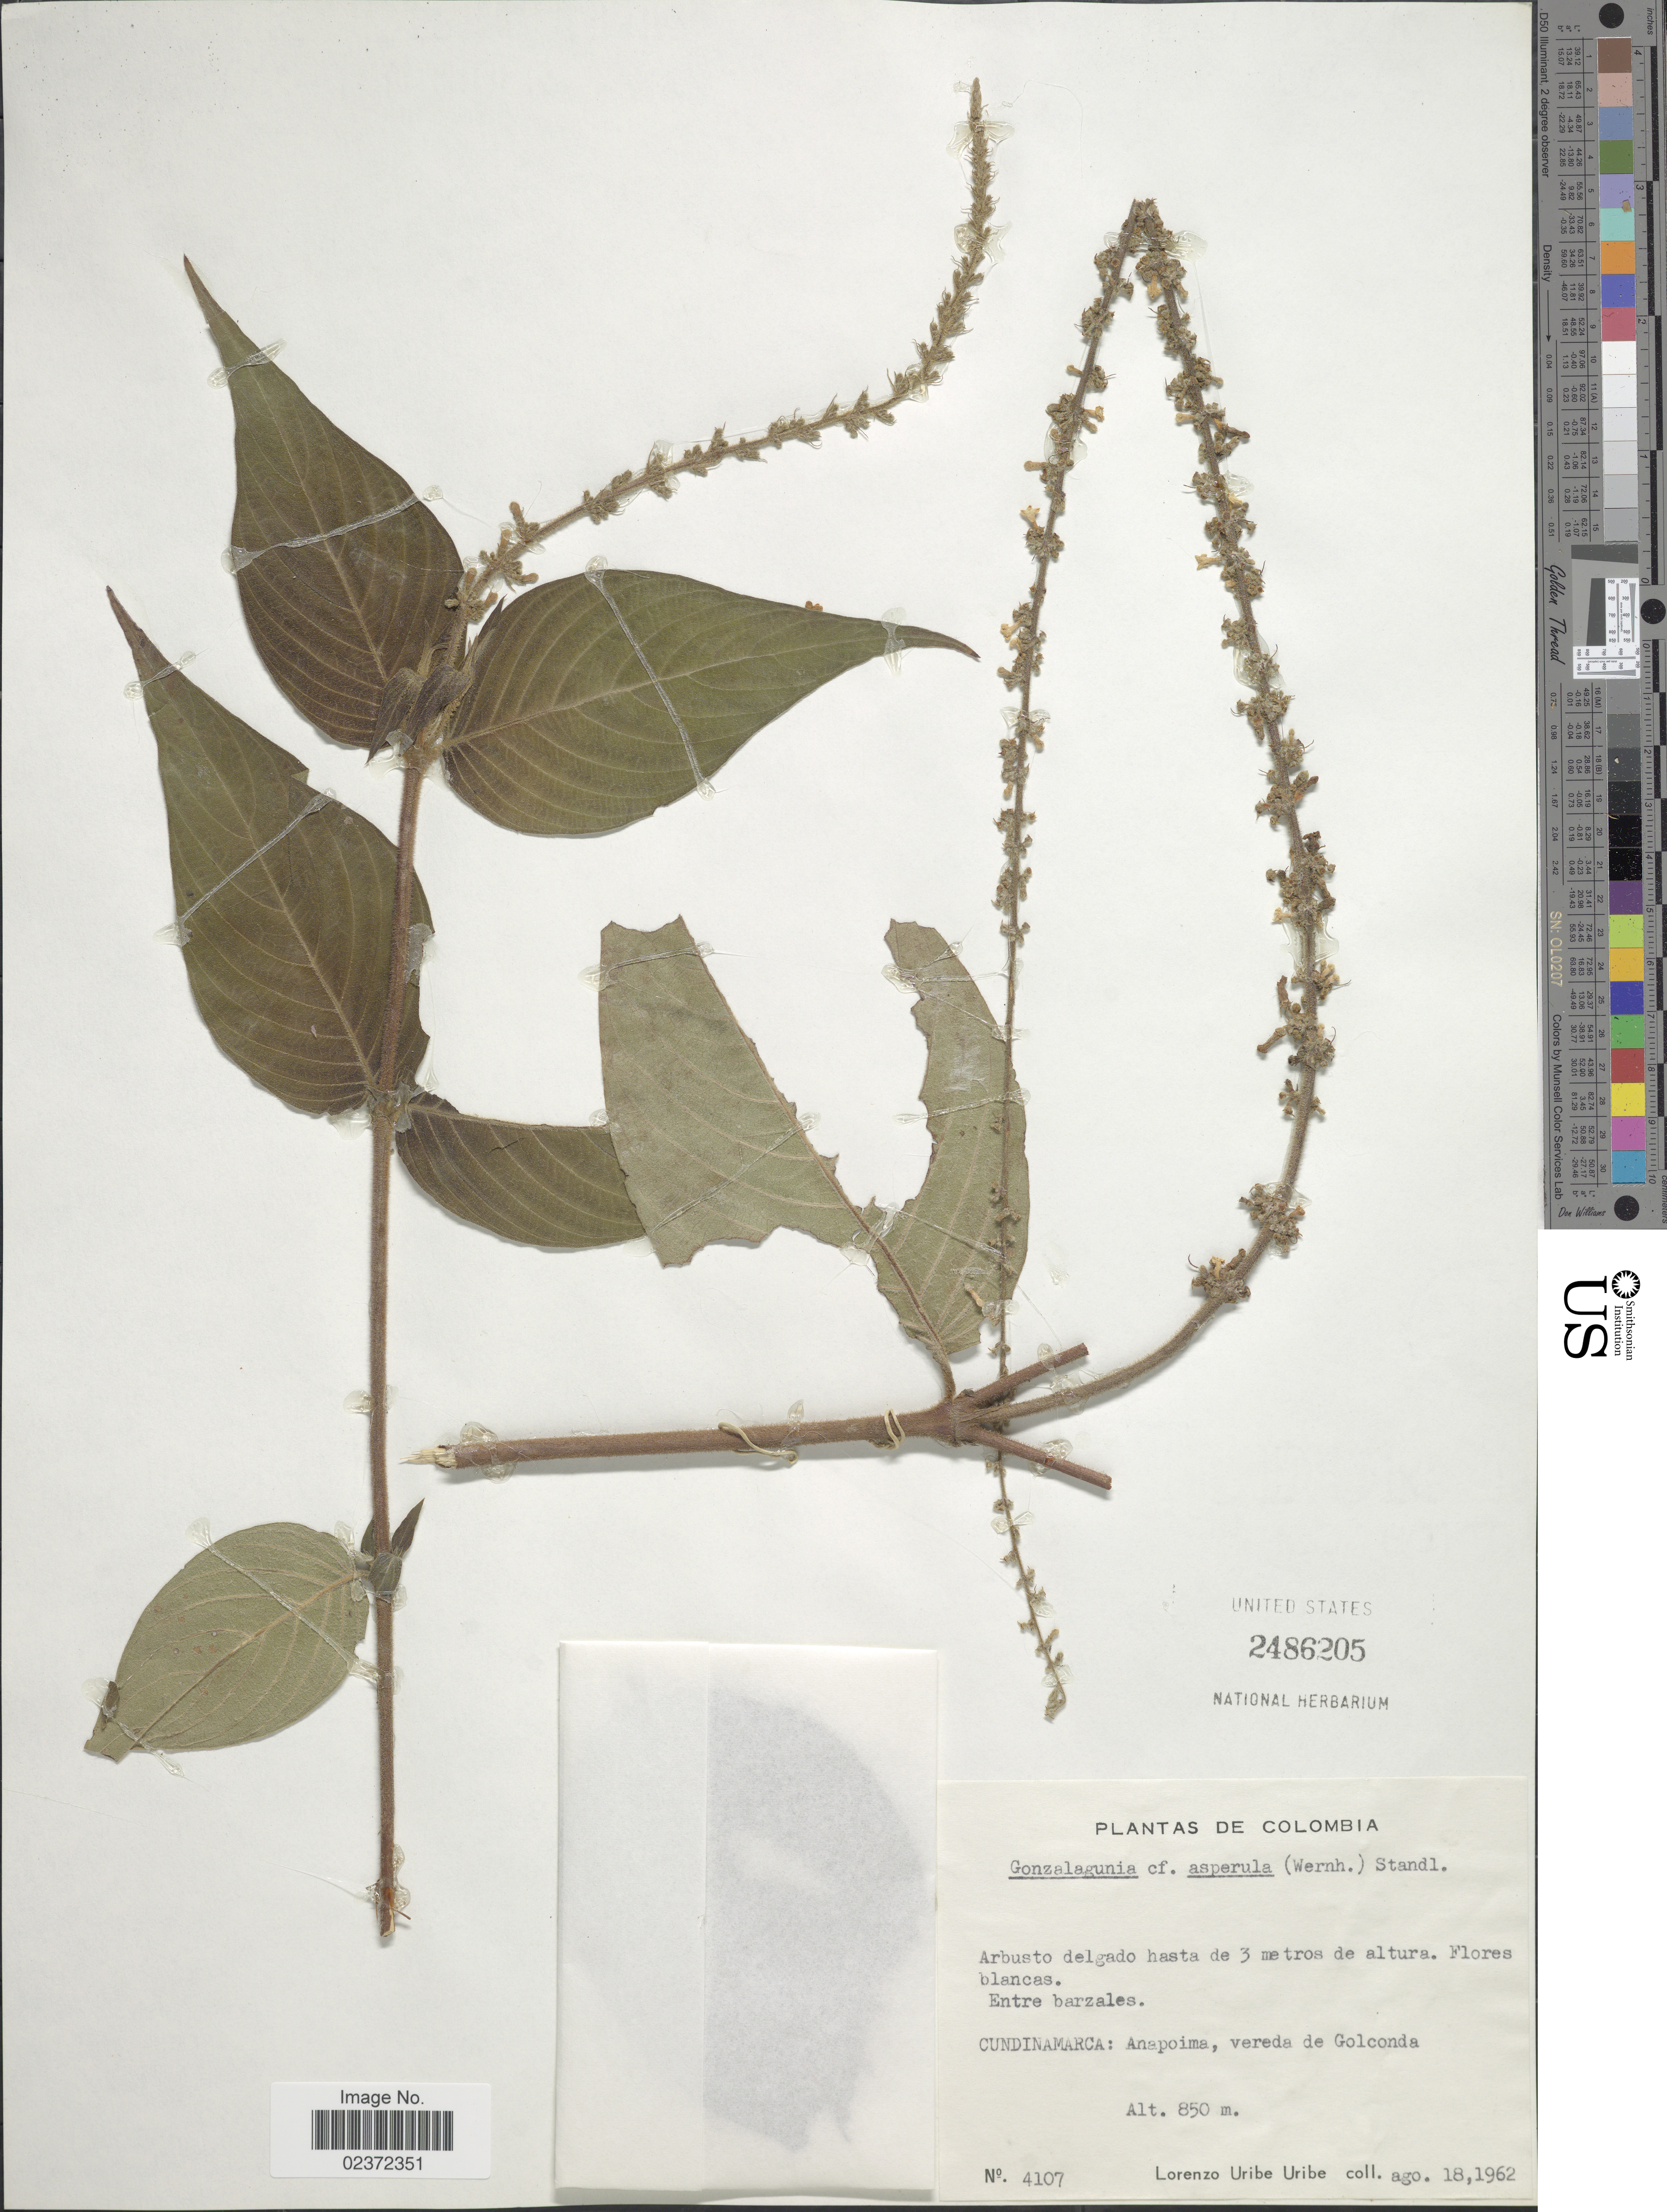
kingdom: Plantae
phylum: Tracheophyta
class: Magnoliopsida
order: Gentianales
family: Rubiaceae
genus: Gonzalagunia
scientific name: Gonzalagunia asperula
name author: (Wernham) Standl.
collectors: L. Uribe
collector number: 4107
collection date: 1962-08-18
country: Colombia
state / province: Cundinamarca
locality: Anapoima, vereda de Golconda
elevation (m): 850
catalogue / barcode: US 2486205